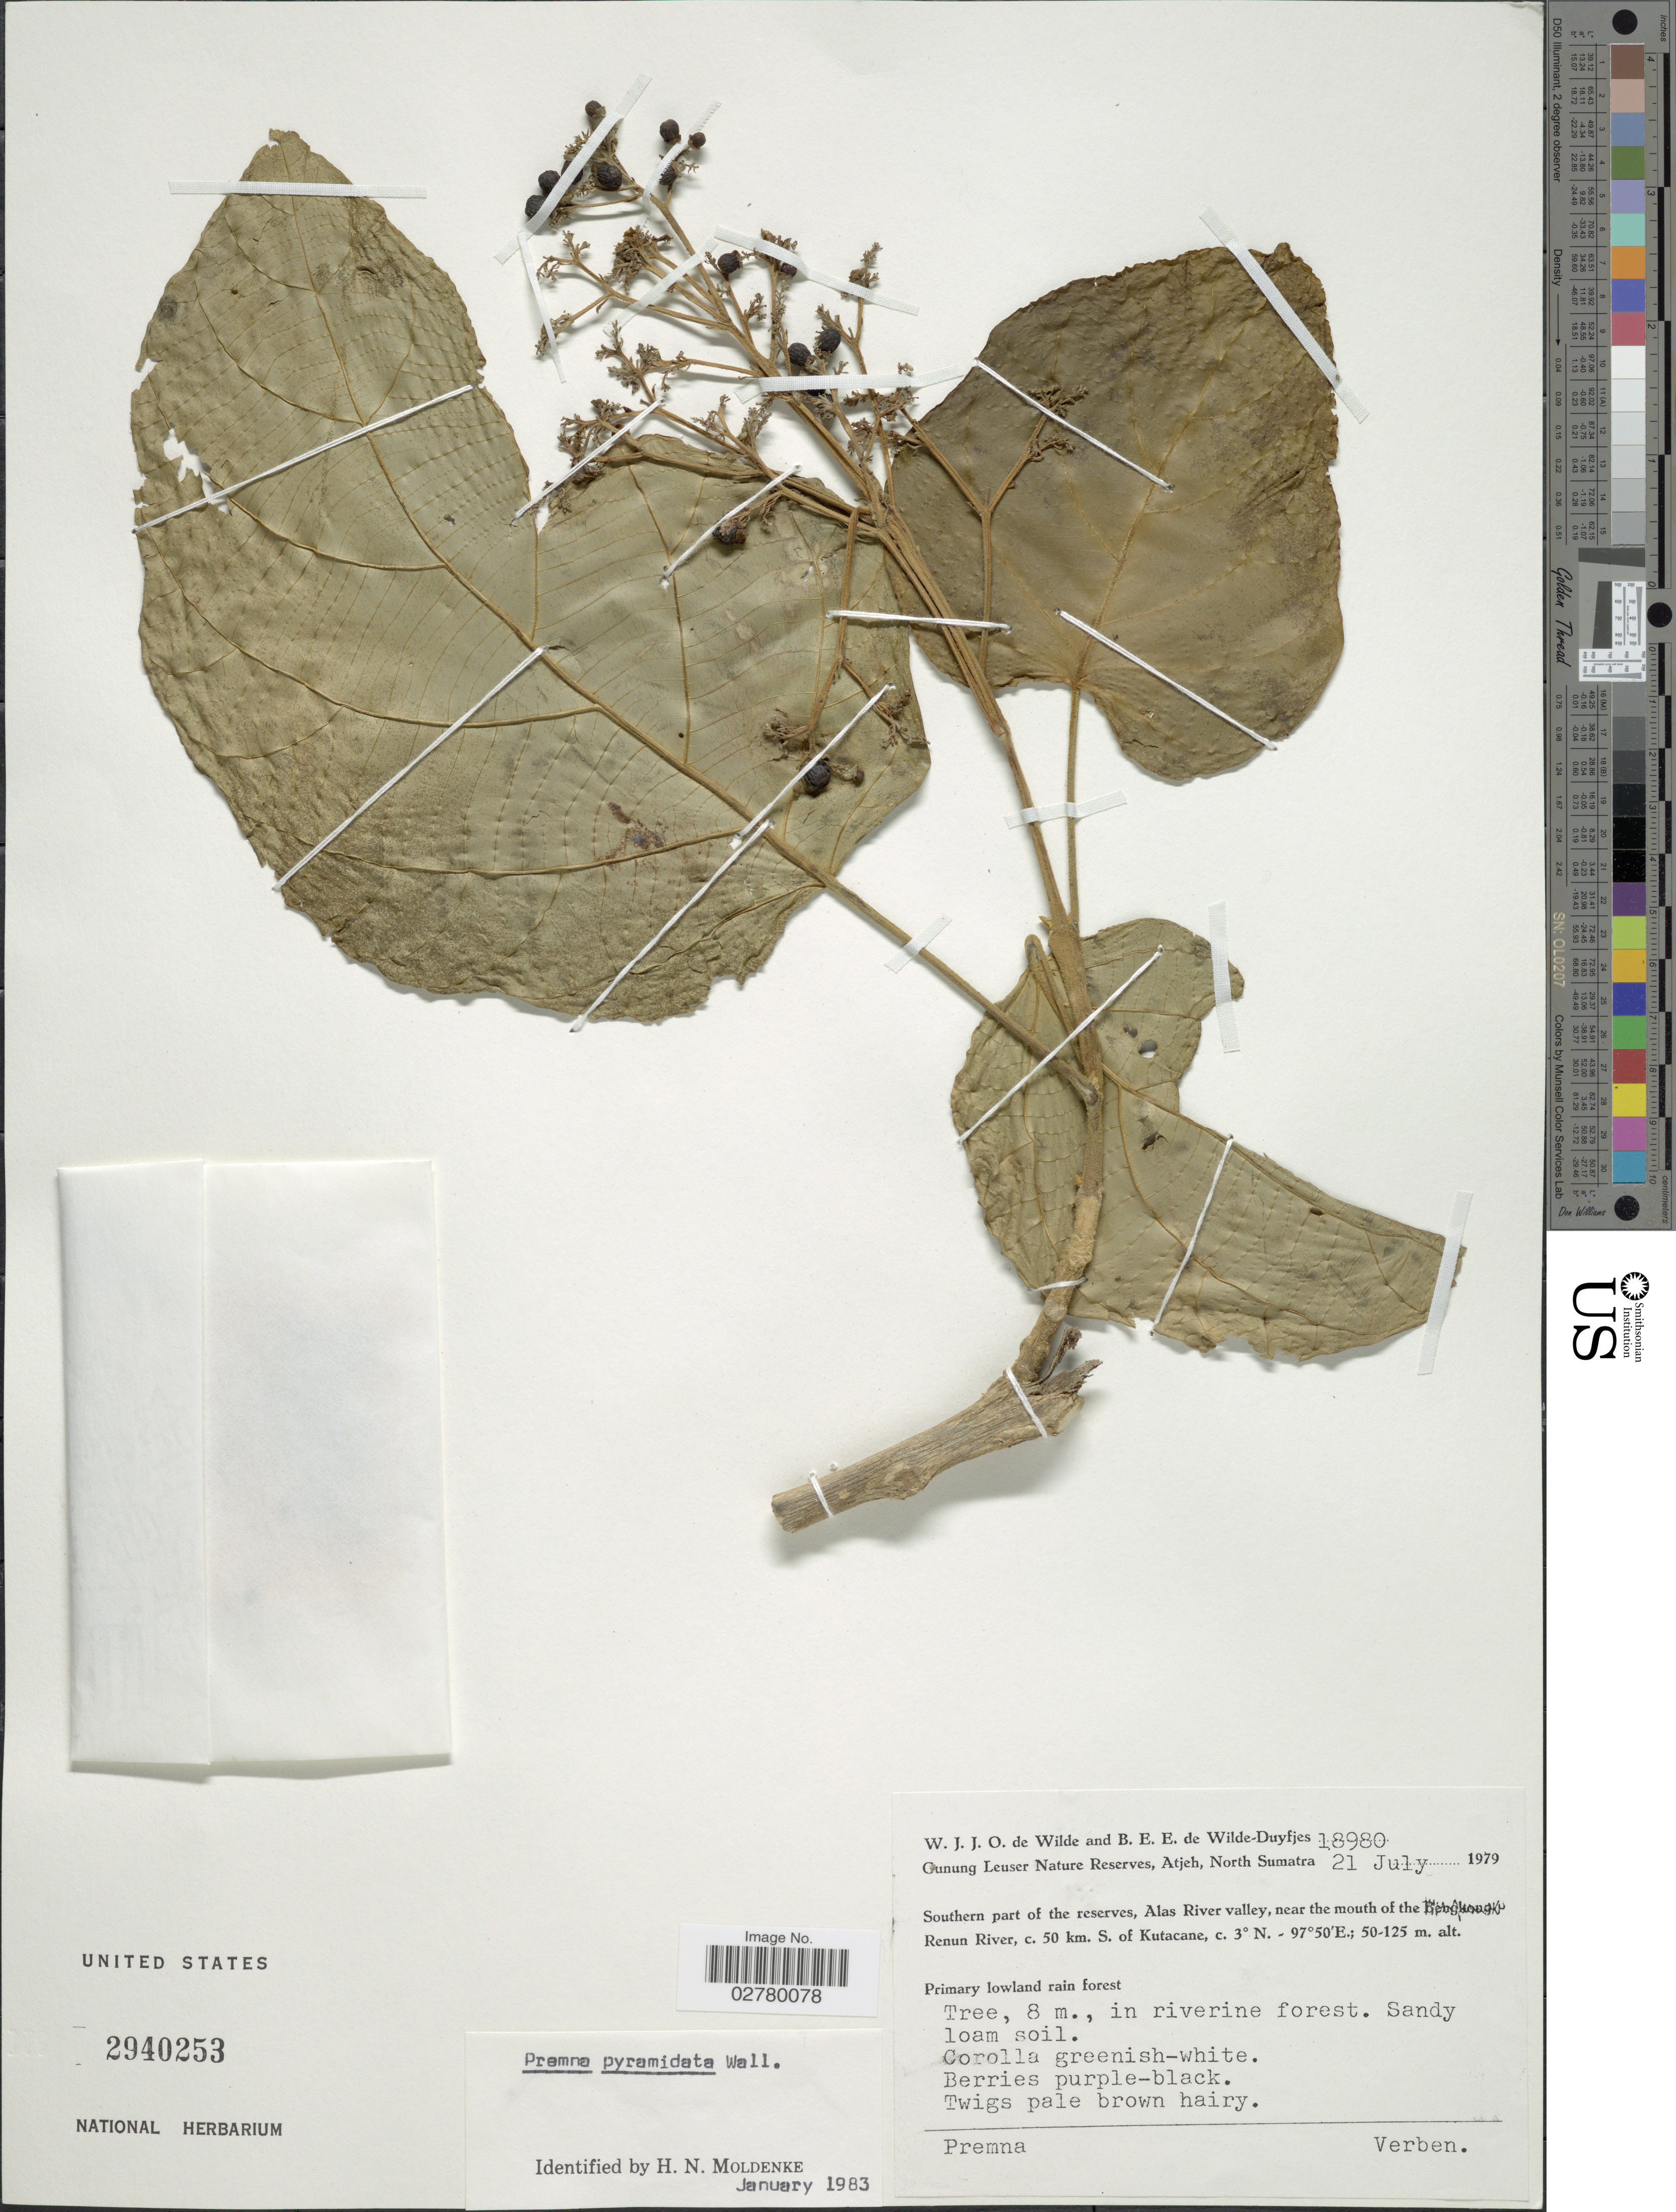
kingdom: Plantae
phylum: Tracheophyta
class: Magnoliopsida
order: Lamiales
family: Lamiaceae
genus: Premna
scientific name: Premna pyramidata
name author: Wall. ex Schauer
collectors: W. J. de Wilde & B. E. de Wilde-Duyfjes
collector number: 18980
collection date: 1979-07-21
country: Indonesia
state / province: Sumatra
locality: Gunung Leuser Nature Reserves, Atjeh, North Sumatra. Southern part of the reserves, Alas River valley, near the mouth of the Renun River, c. 50 km. S. of Kutacane.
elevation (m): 50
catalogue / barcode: US 2940253